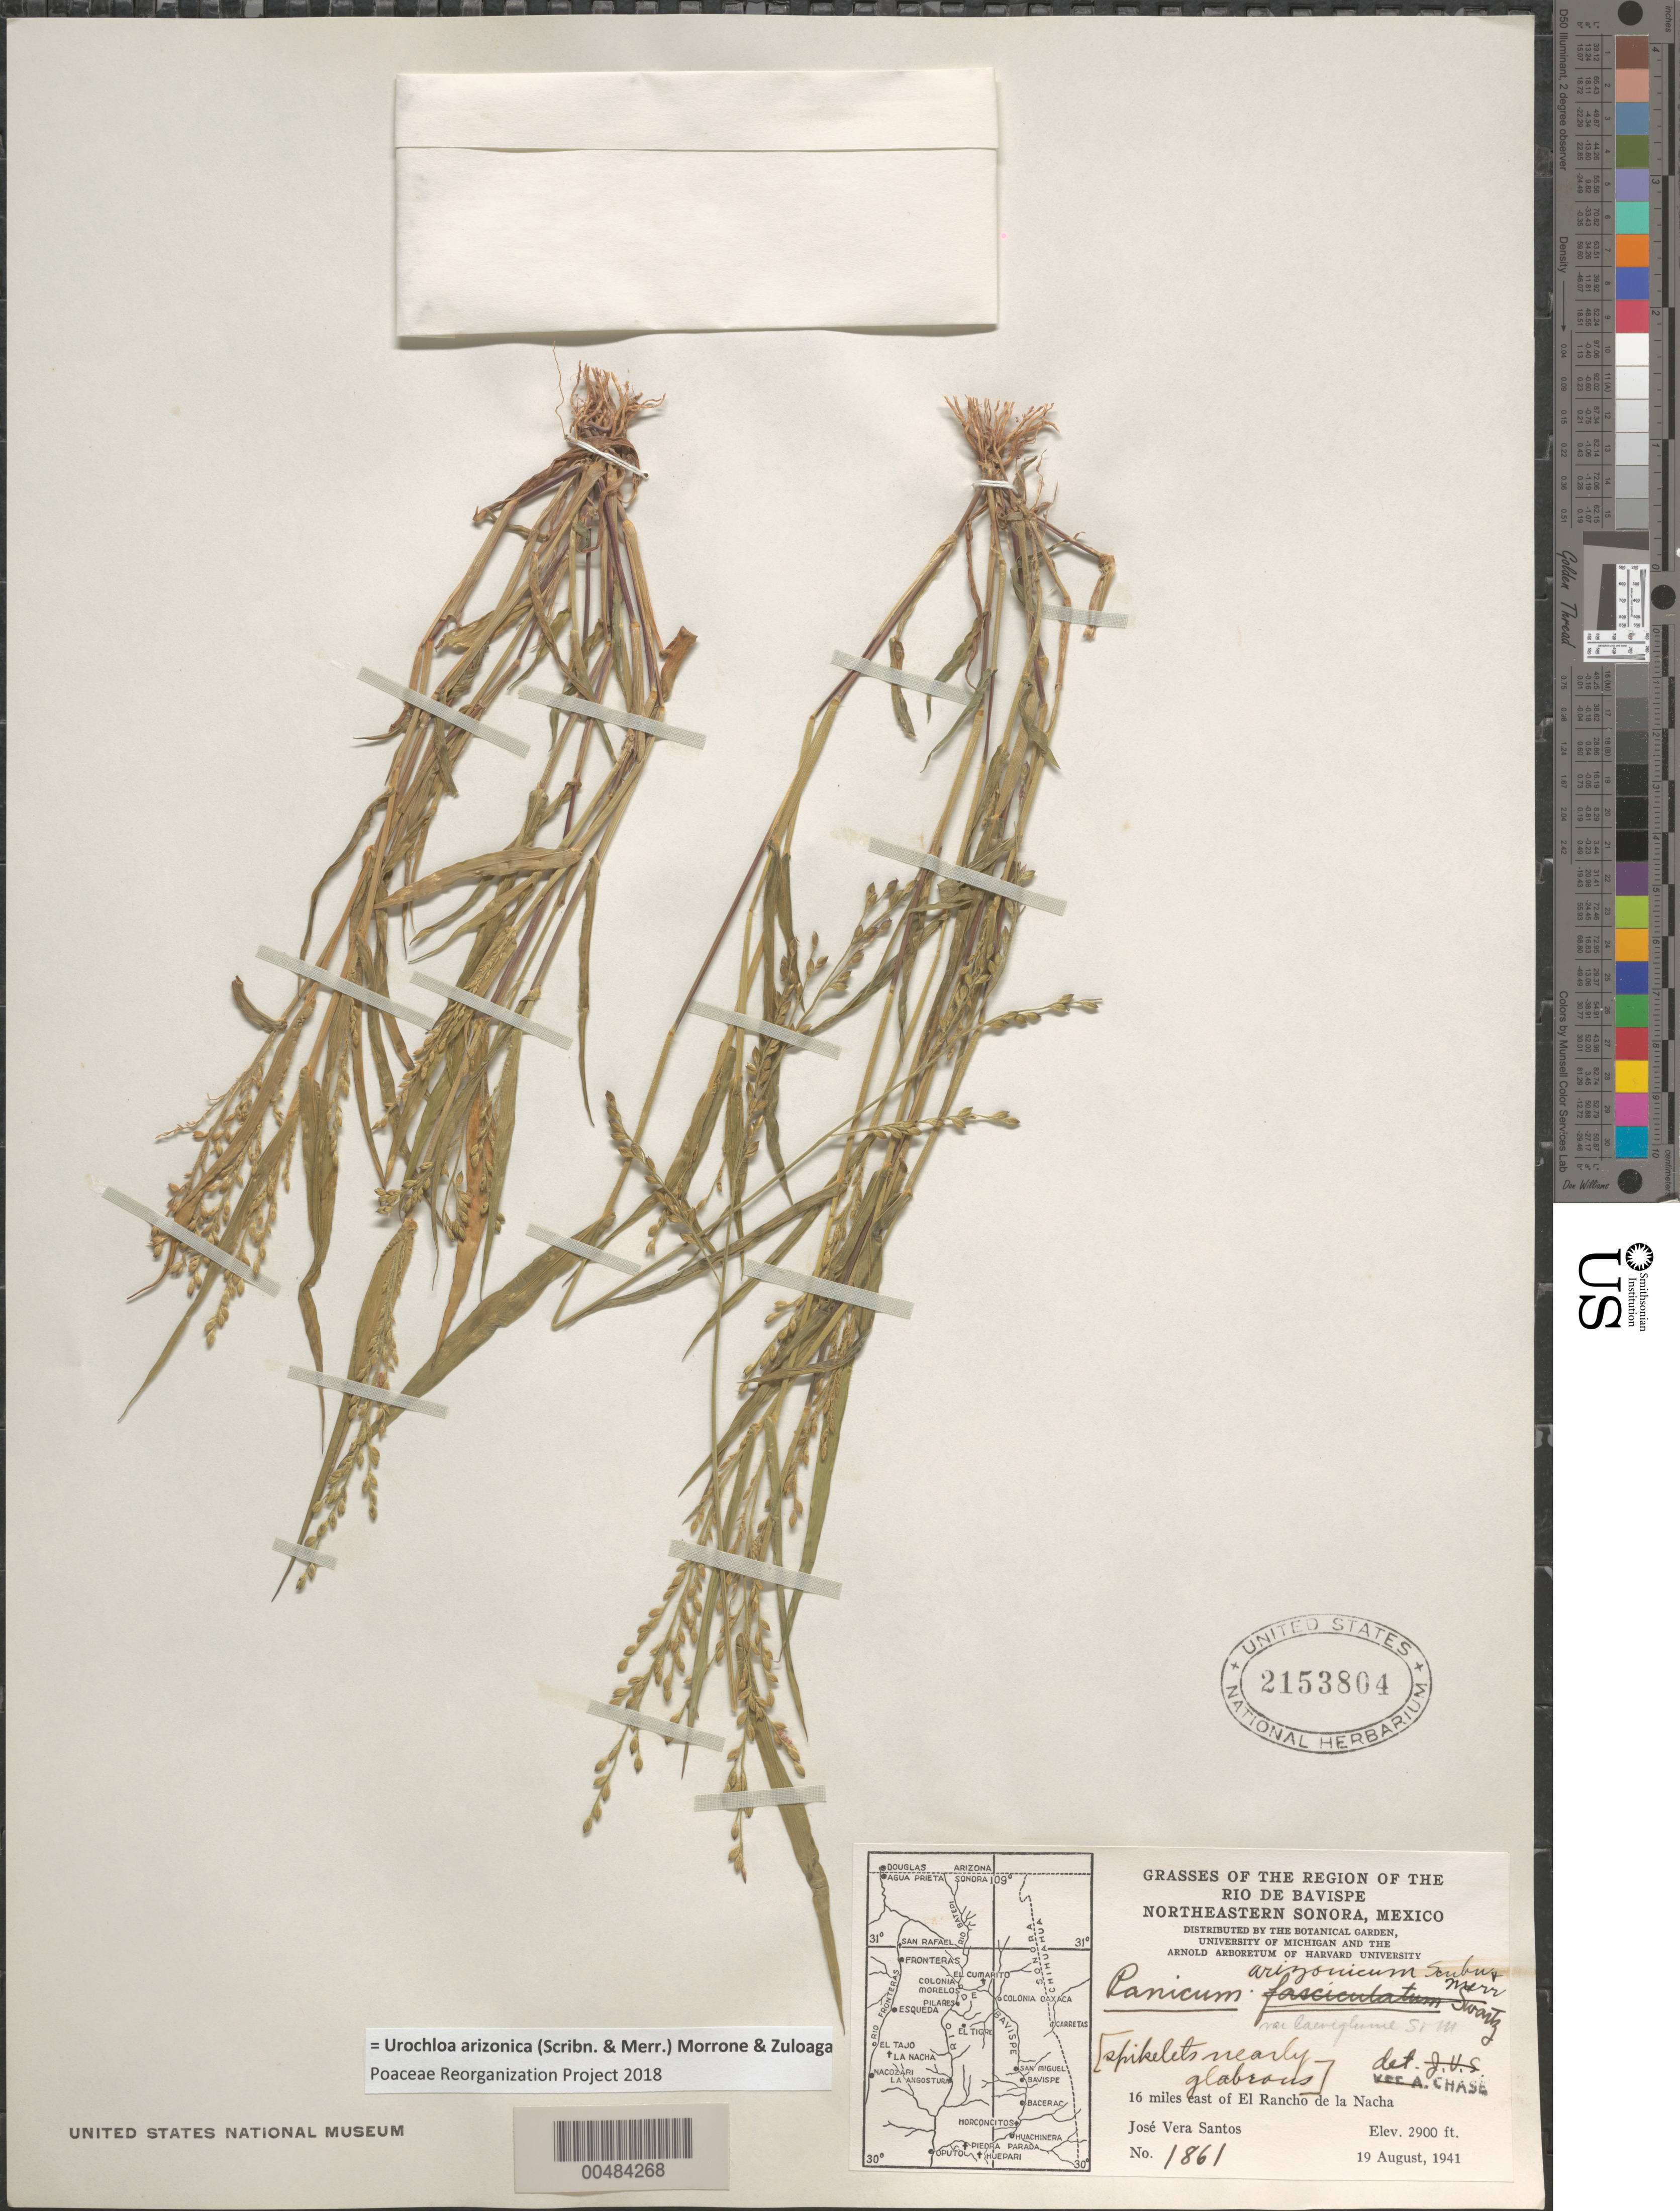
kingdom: Plantae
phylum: Tracheophyta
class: Liliopsida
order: Poales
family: Poaceae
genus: Brachiaria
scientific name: Brachiaria arizonicum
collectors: J. V. Santos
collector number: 1861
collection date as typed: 19 Aug 1941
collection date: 1941-08-19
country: Mexico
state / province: Sonora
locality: Region of the Rio de Bavispe, NE Sonora, 16 mi E of El Rancho de la Nacha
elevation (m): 884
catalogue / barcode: US 2153804